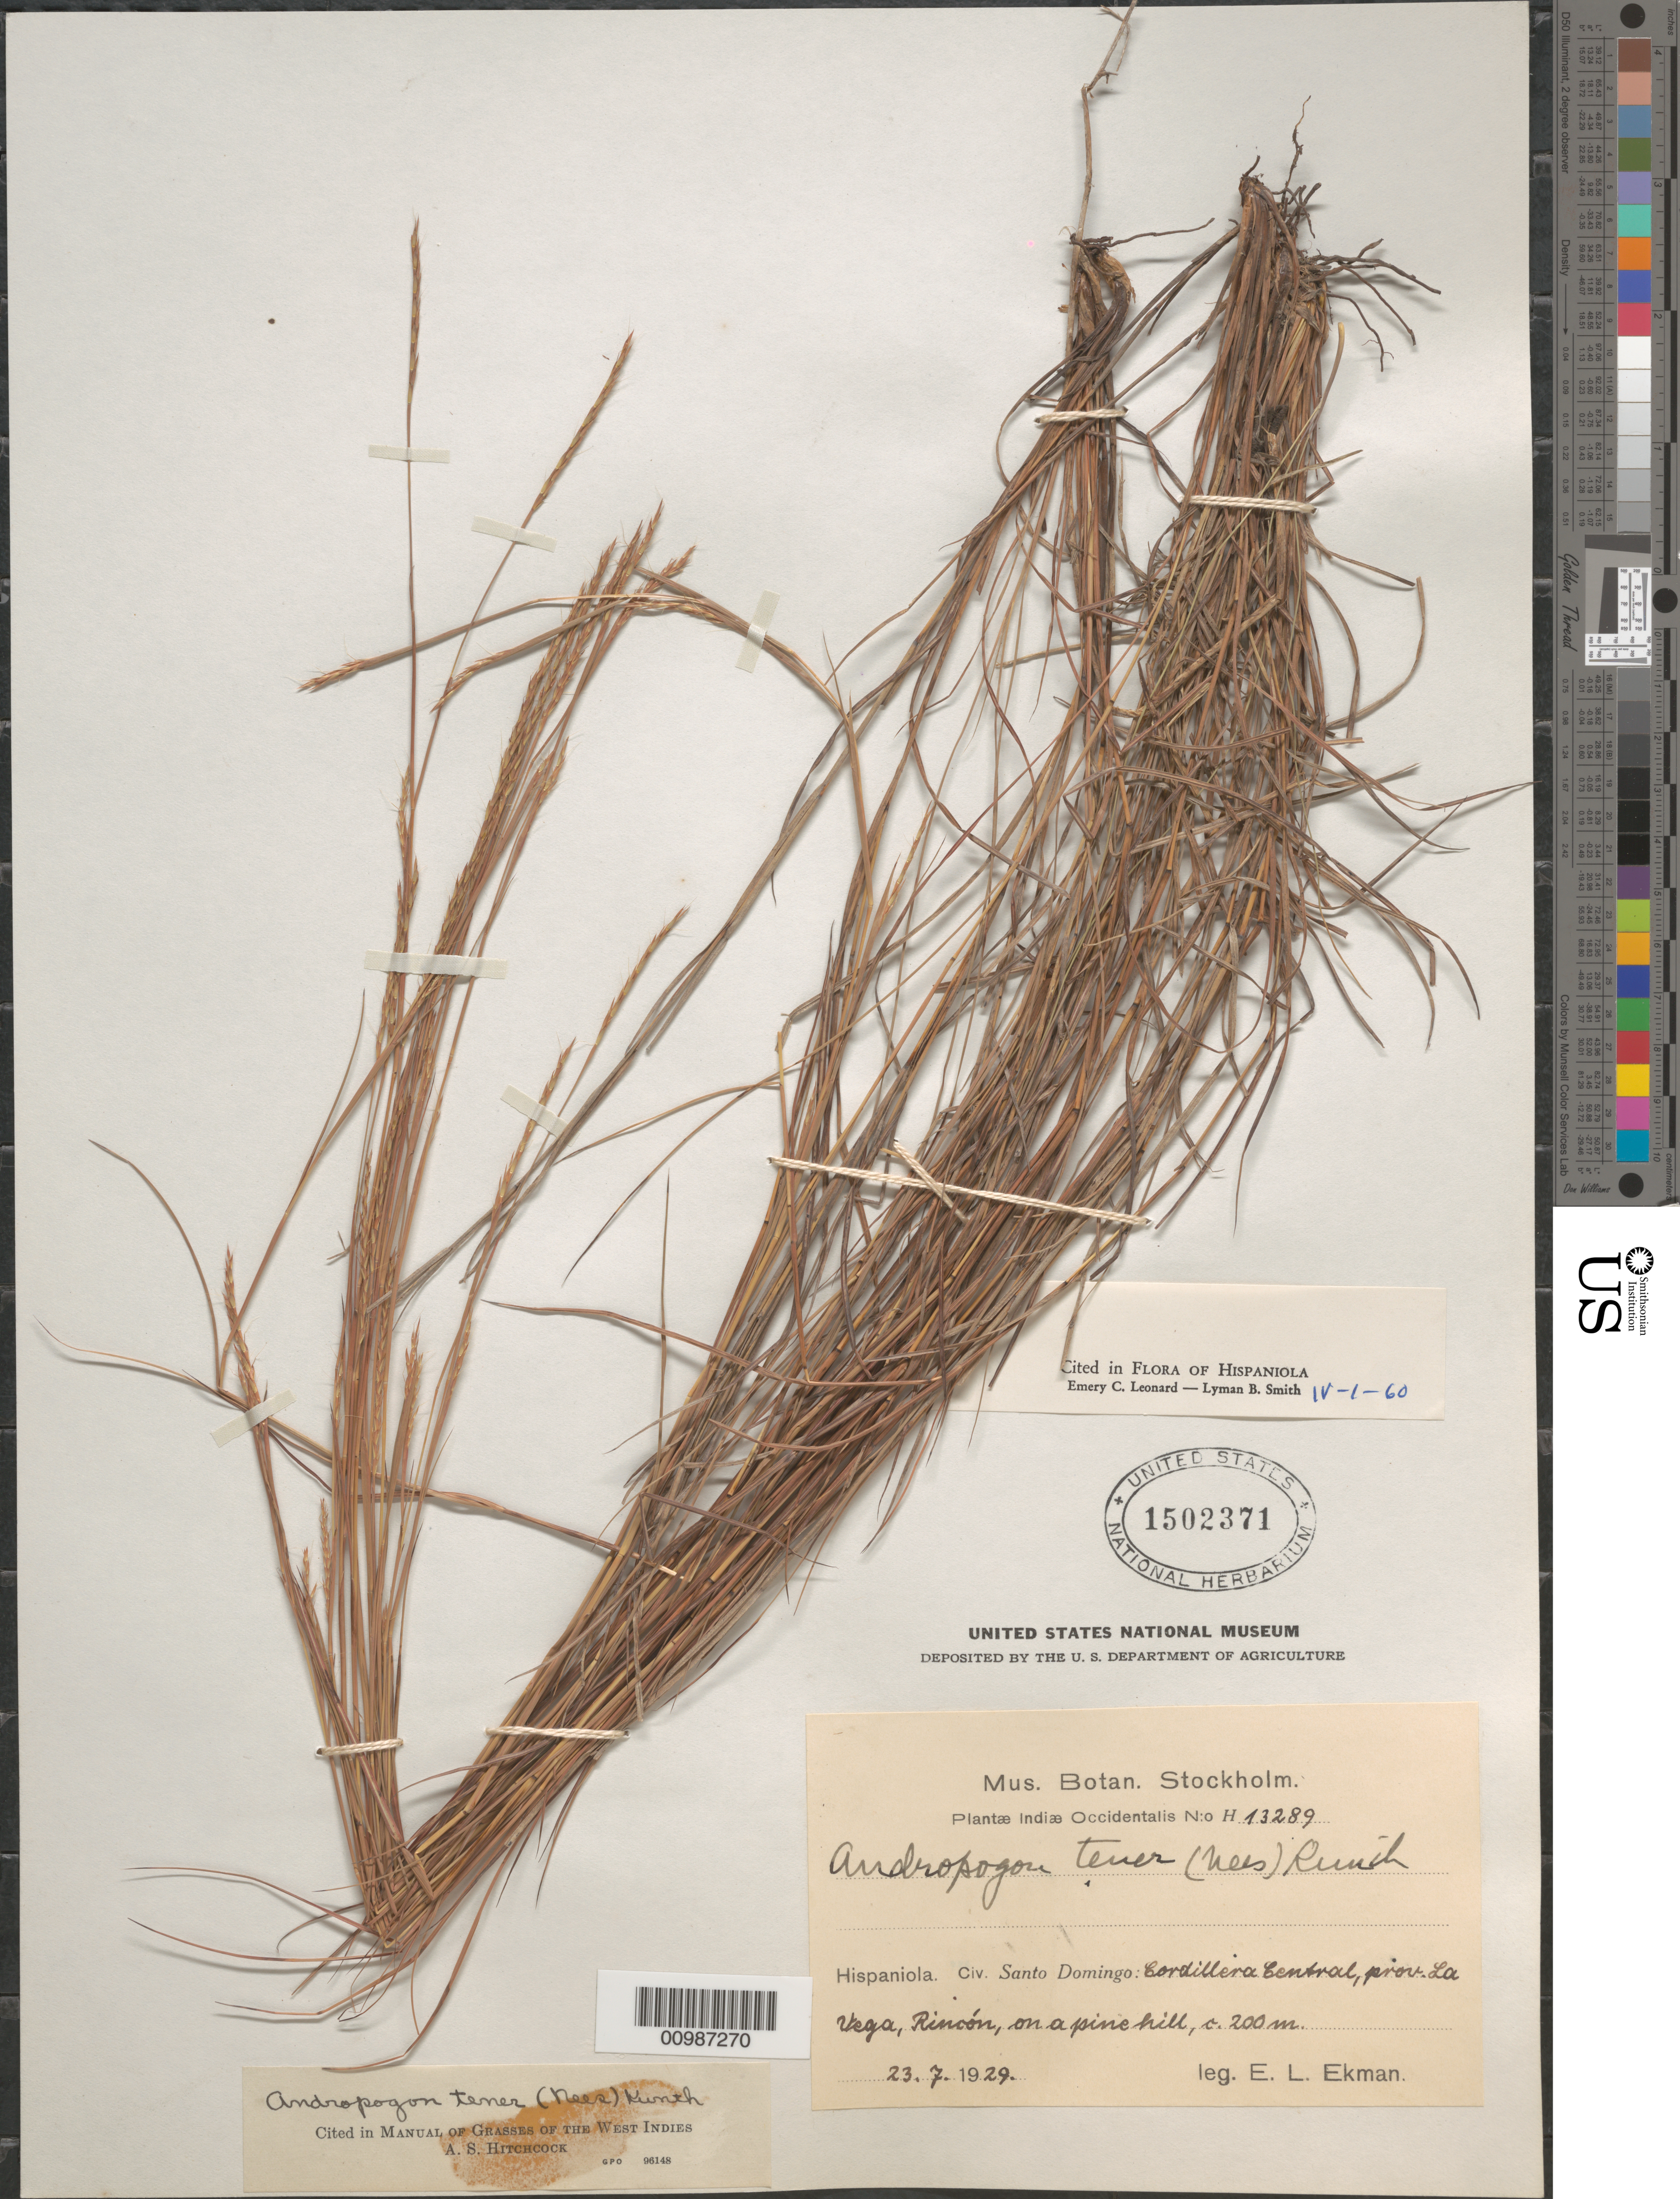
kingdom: Plantae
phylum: Tracheophyta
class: Liliopsida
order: Poales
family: Poaceae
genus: Andropogon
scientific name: Andropogon tener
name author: (Nees) Kunth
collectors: E. L. Ekman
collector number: H 13289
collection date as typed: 23 Jul 1929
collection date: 1929-07-23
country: Dominican Republic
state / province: La Vega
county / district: Santo Domingo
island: Hispaniola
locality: Cordillera Central, Rincon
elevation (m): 200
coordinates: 0 N, 0 E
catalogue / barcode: US 1502371